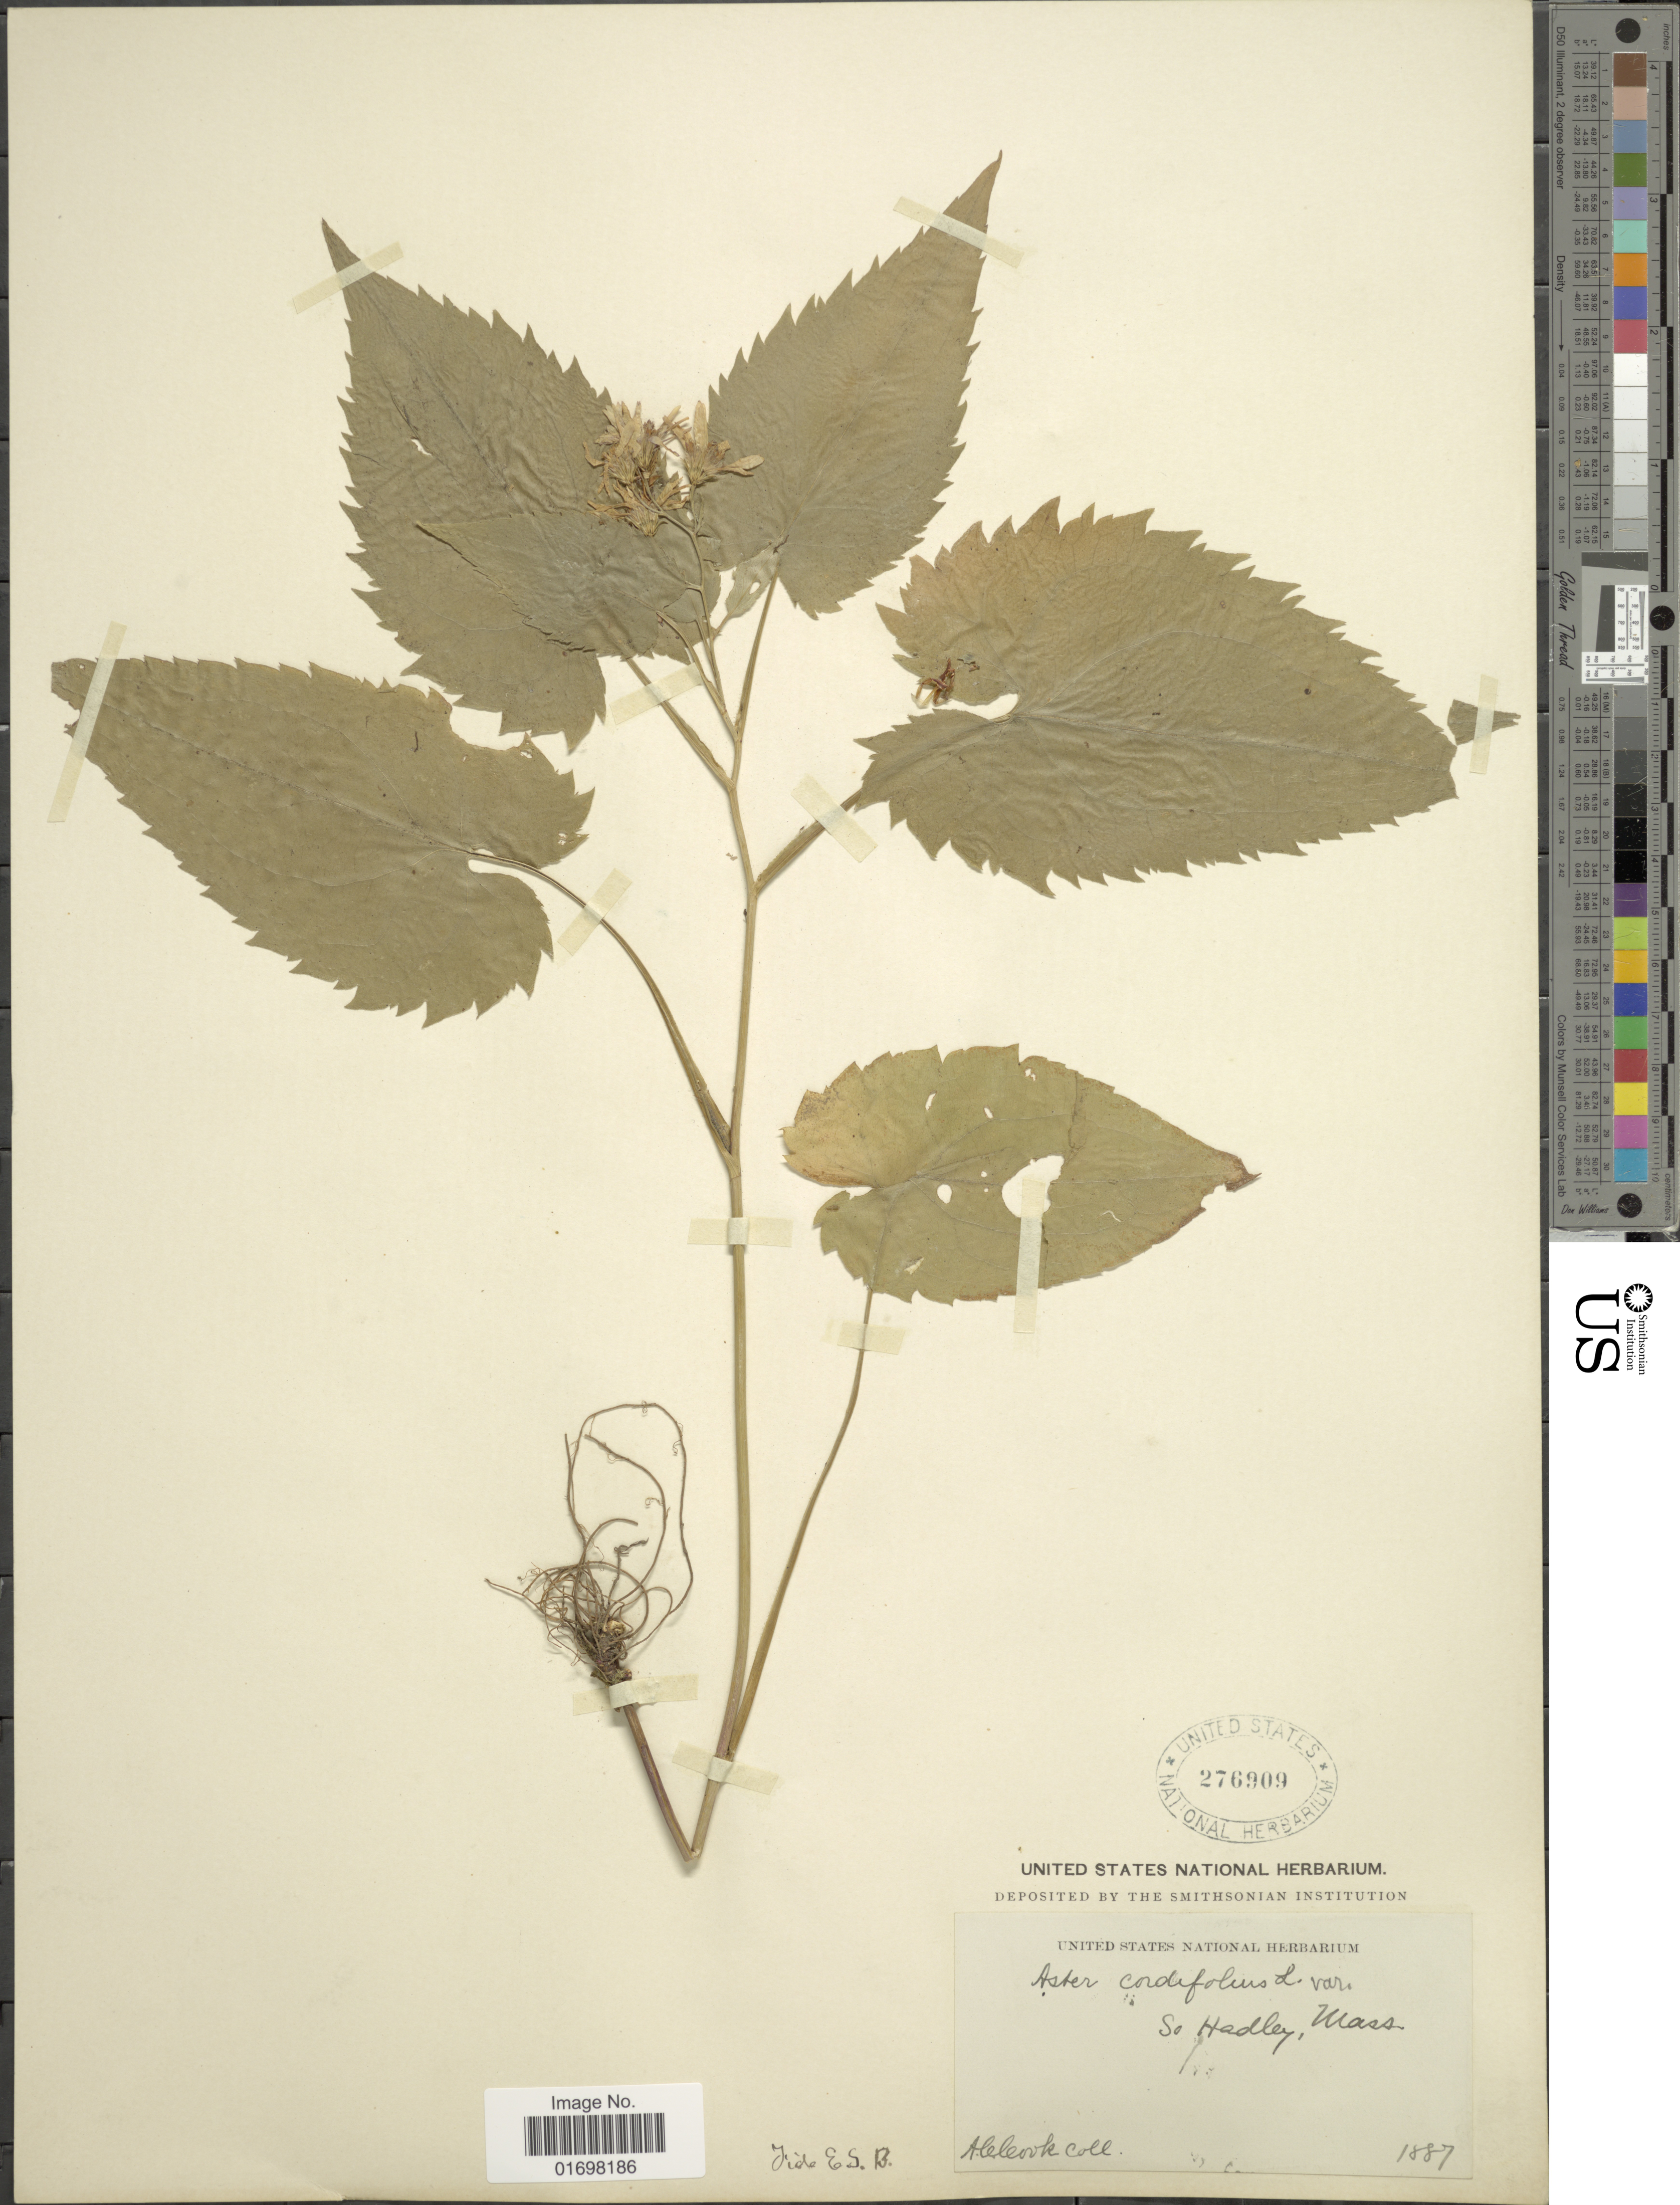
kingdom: Plantae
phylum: Tracheophyta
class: Magnoliopsida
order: Asterales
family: Asteraceae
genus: Symphyotrichum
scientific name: Symphyotrichum cordifolium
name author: (L.) G.L. Nesom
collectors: A. Cook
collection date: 1887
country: United States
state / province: Massachusetts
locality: So Hadley, Mass.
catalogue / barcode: US 276909